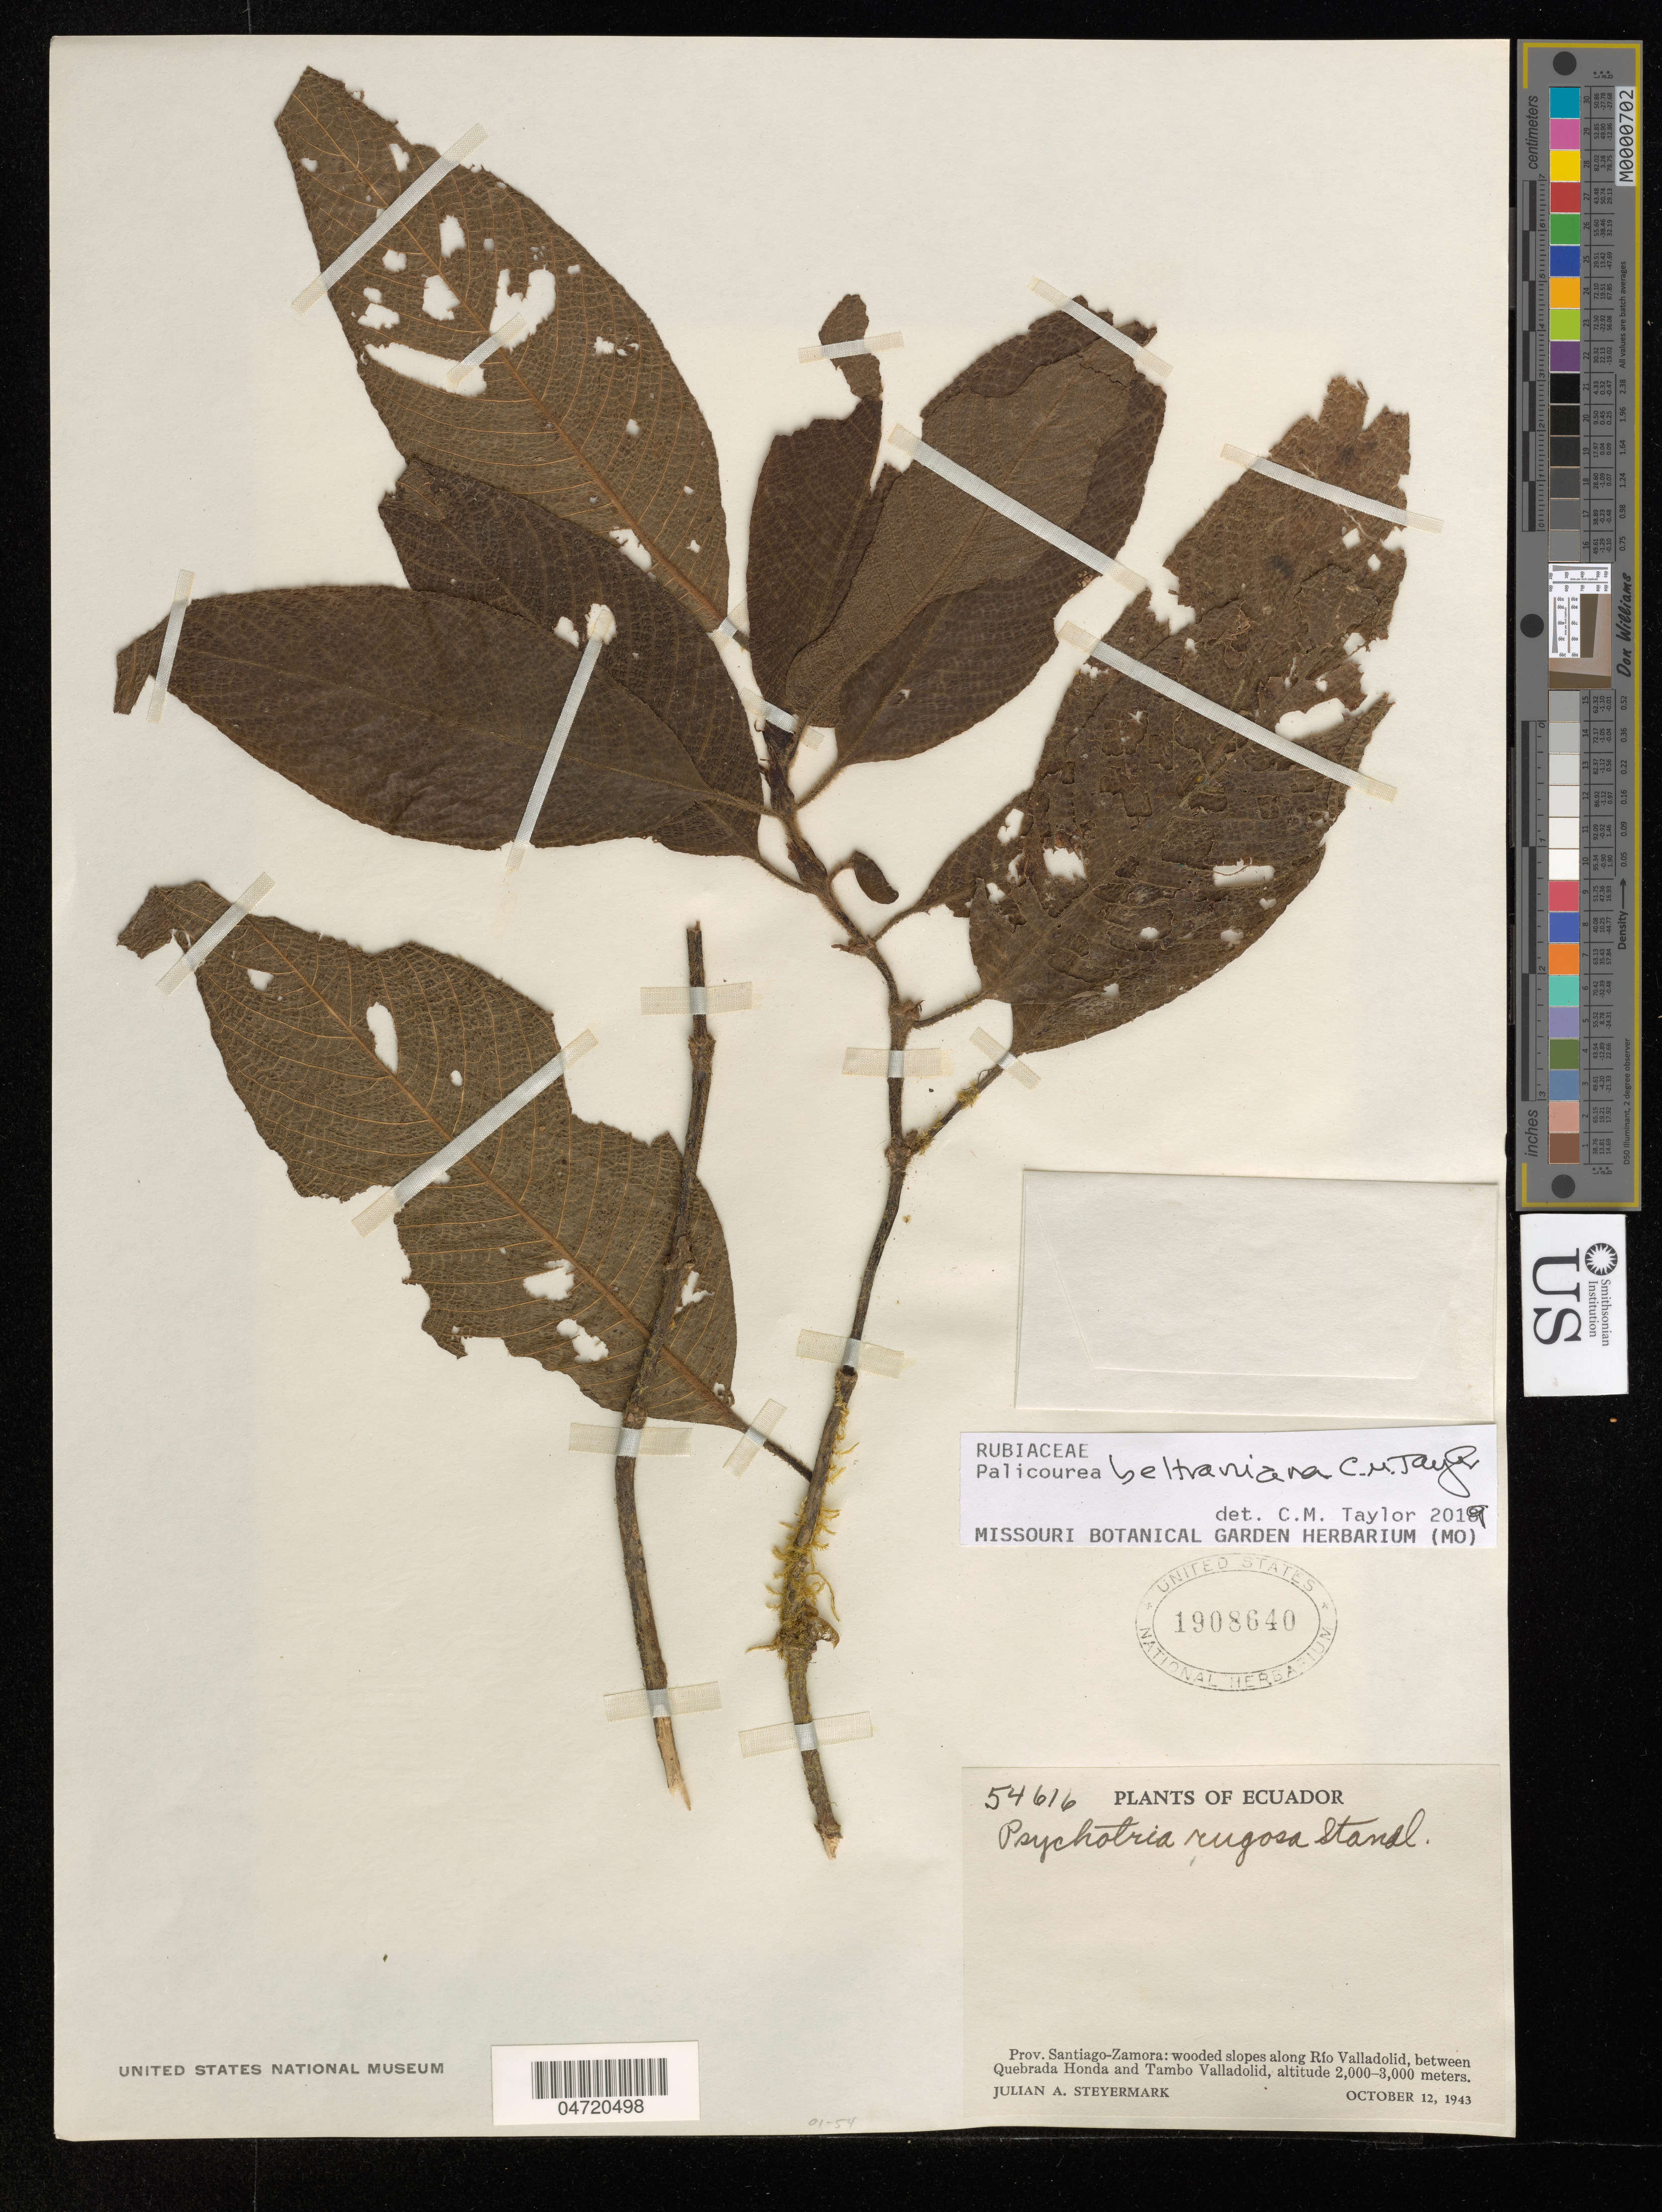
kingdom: Plantae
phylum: Tracheophyta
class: Magnoliopsida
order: Gentianales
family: Rubiaceae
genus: Palicourea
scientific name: Palicourea beltraniana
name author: C.M. Taylor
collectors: J. Steyermark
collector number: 54616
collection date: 1943-10-12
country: Ecuador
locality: Prov. Santiago-Zamora: wooded slopes along Río Valladolid, between Quebrada Honda and Tambo Valladolid.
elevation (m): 2000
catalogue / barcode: US 1908640